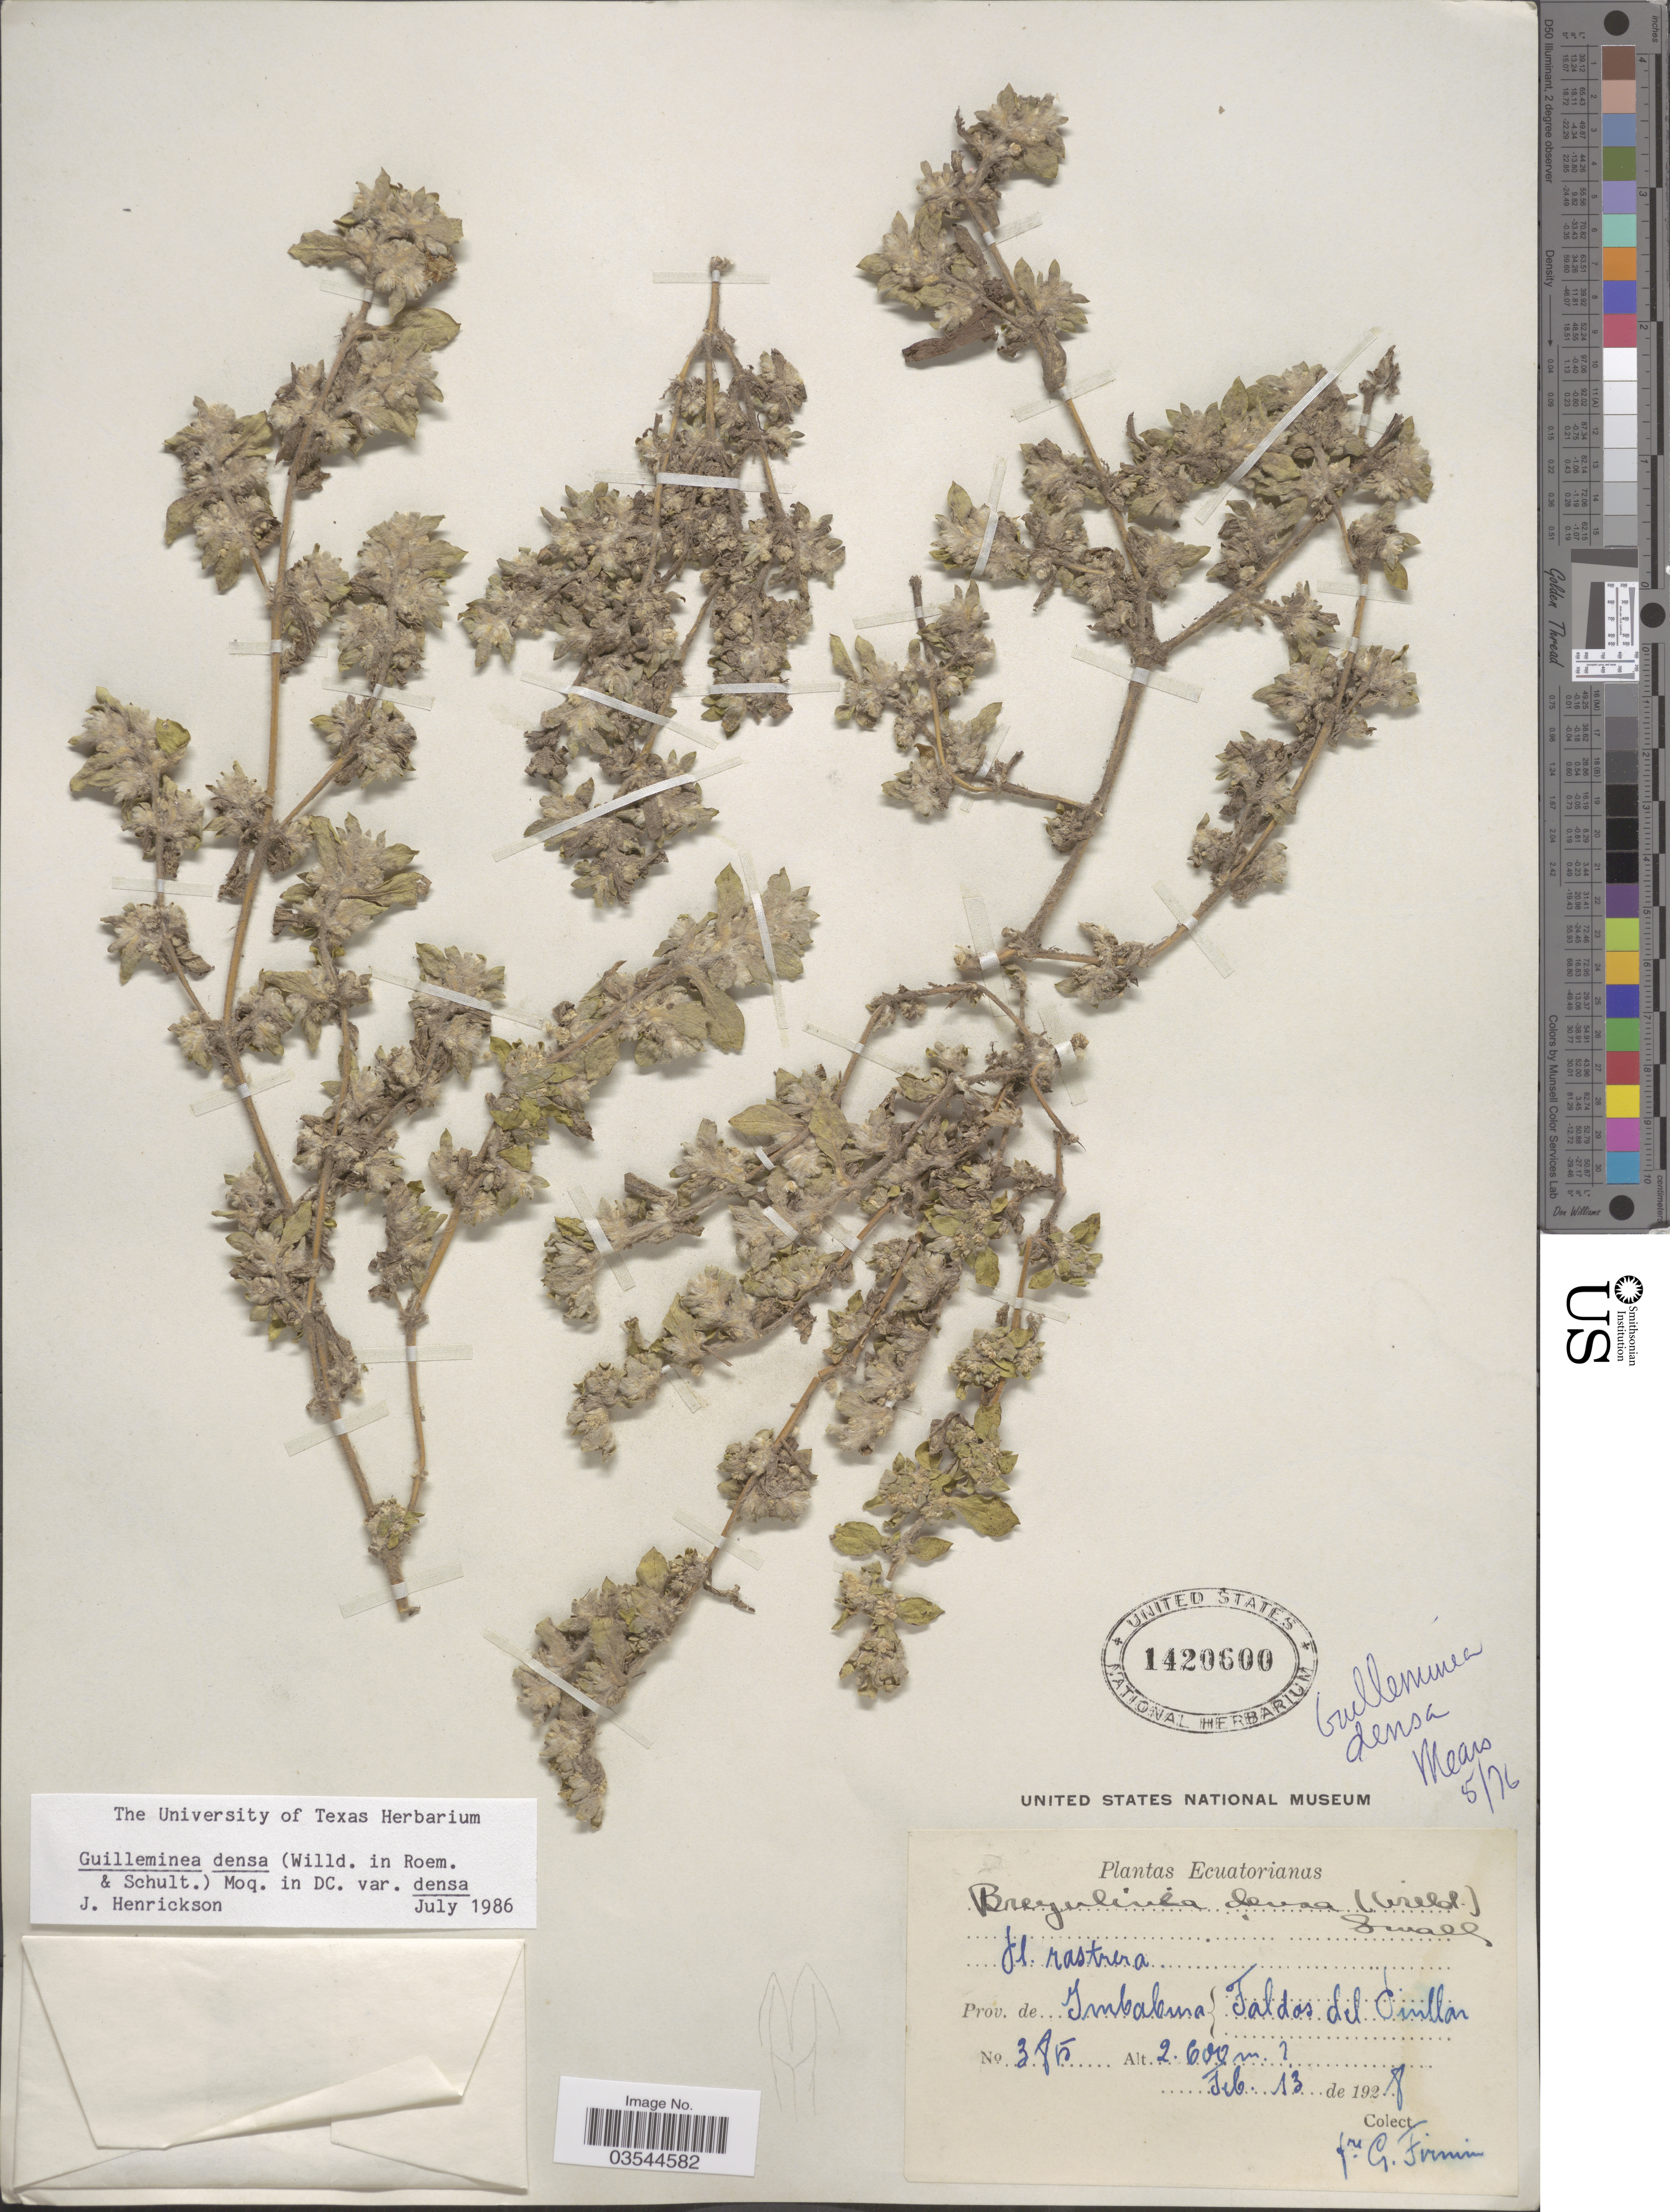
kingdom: Plantae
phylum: Tracheophyta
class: Magnoliopsida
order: Caryophyllales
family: Amaranthaceae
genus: Guilleminea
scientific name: Guilleminea densa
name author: (Humb. & Bonpl. ex Schult.) Moq.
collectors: F. Firmin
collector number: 385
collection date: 1928-02-13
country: Ecuador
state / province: Imbabura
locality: Faldas del Pinllar.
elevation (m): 2600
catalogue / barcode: US 1420600